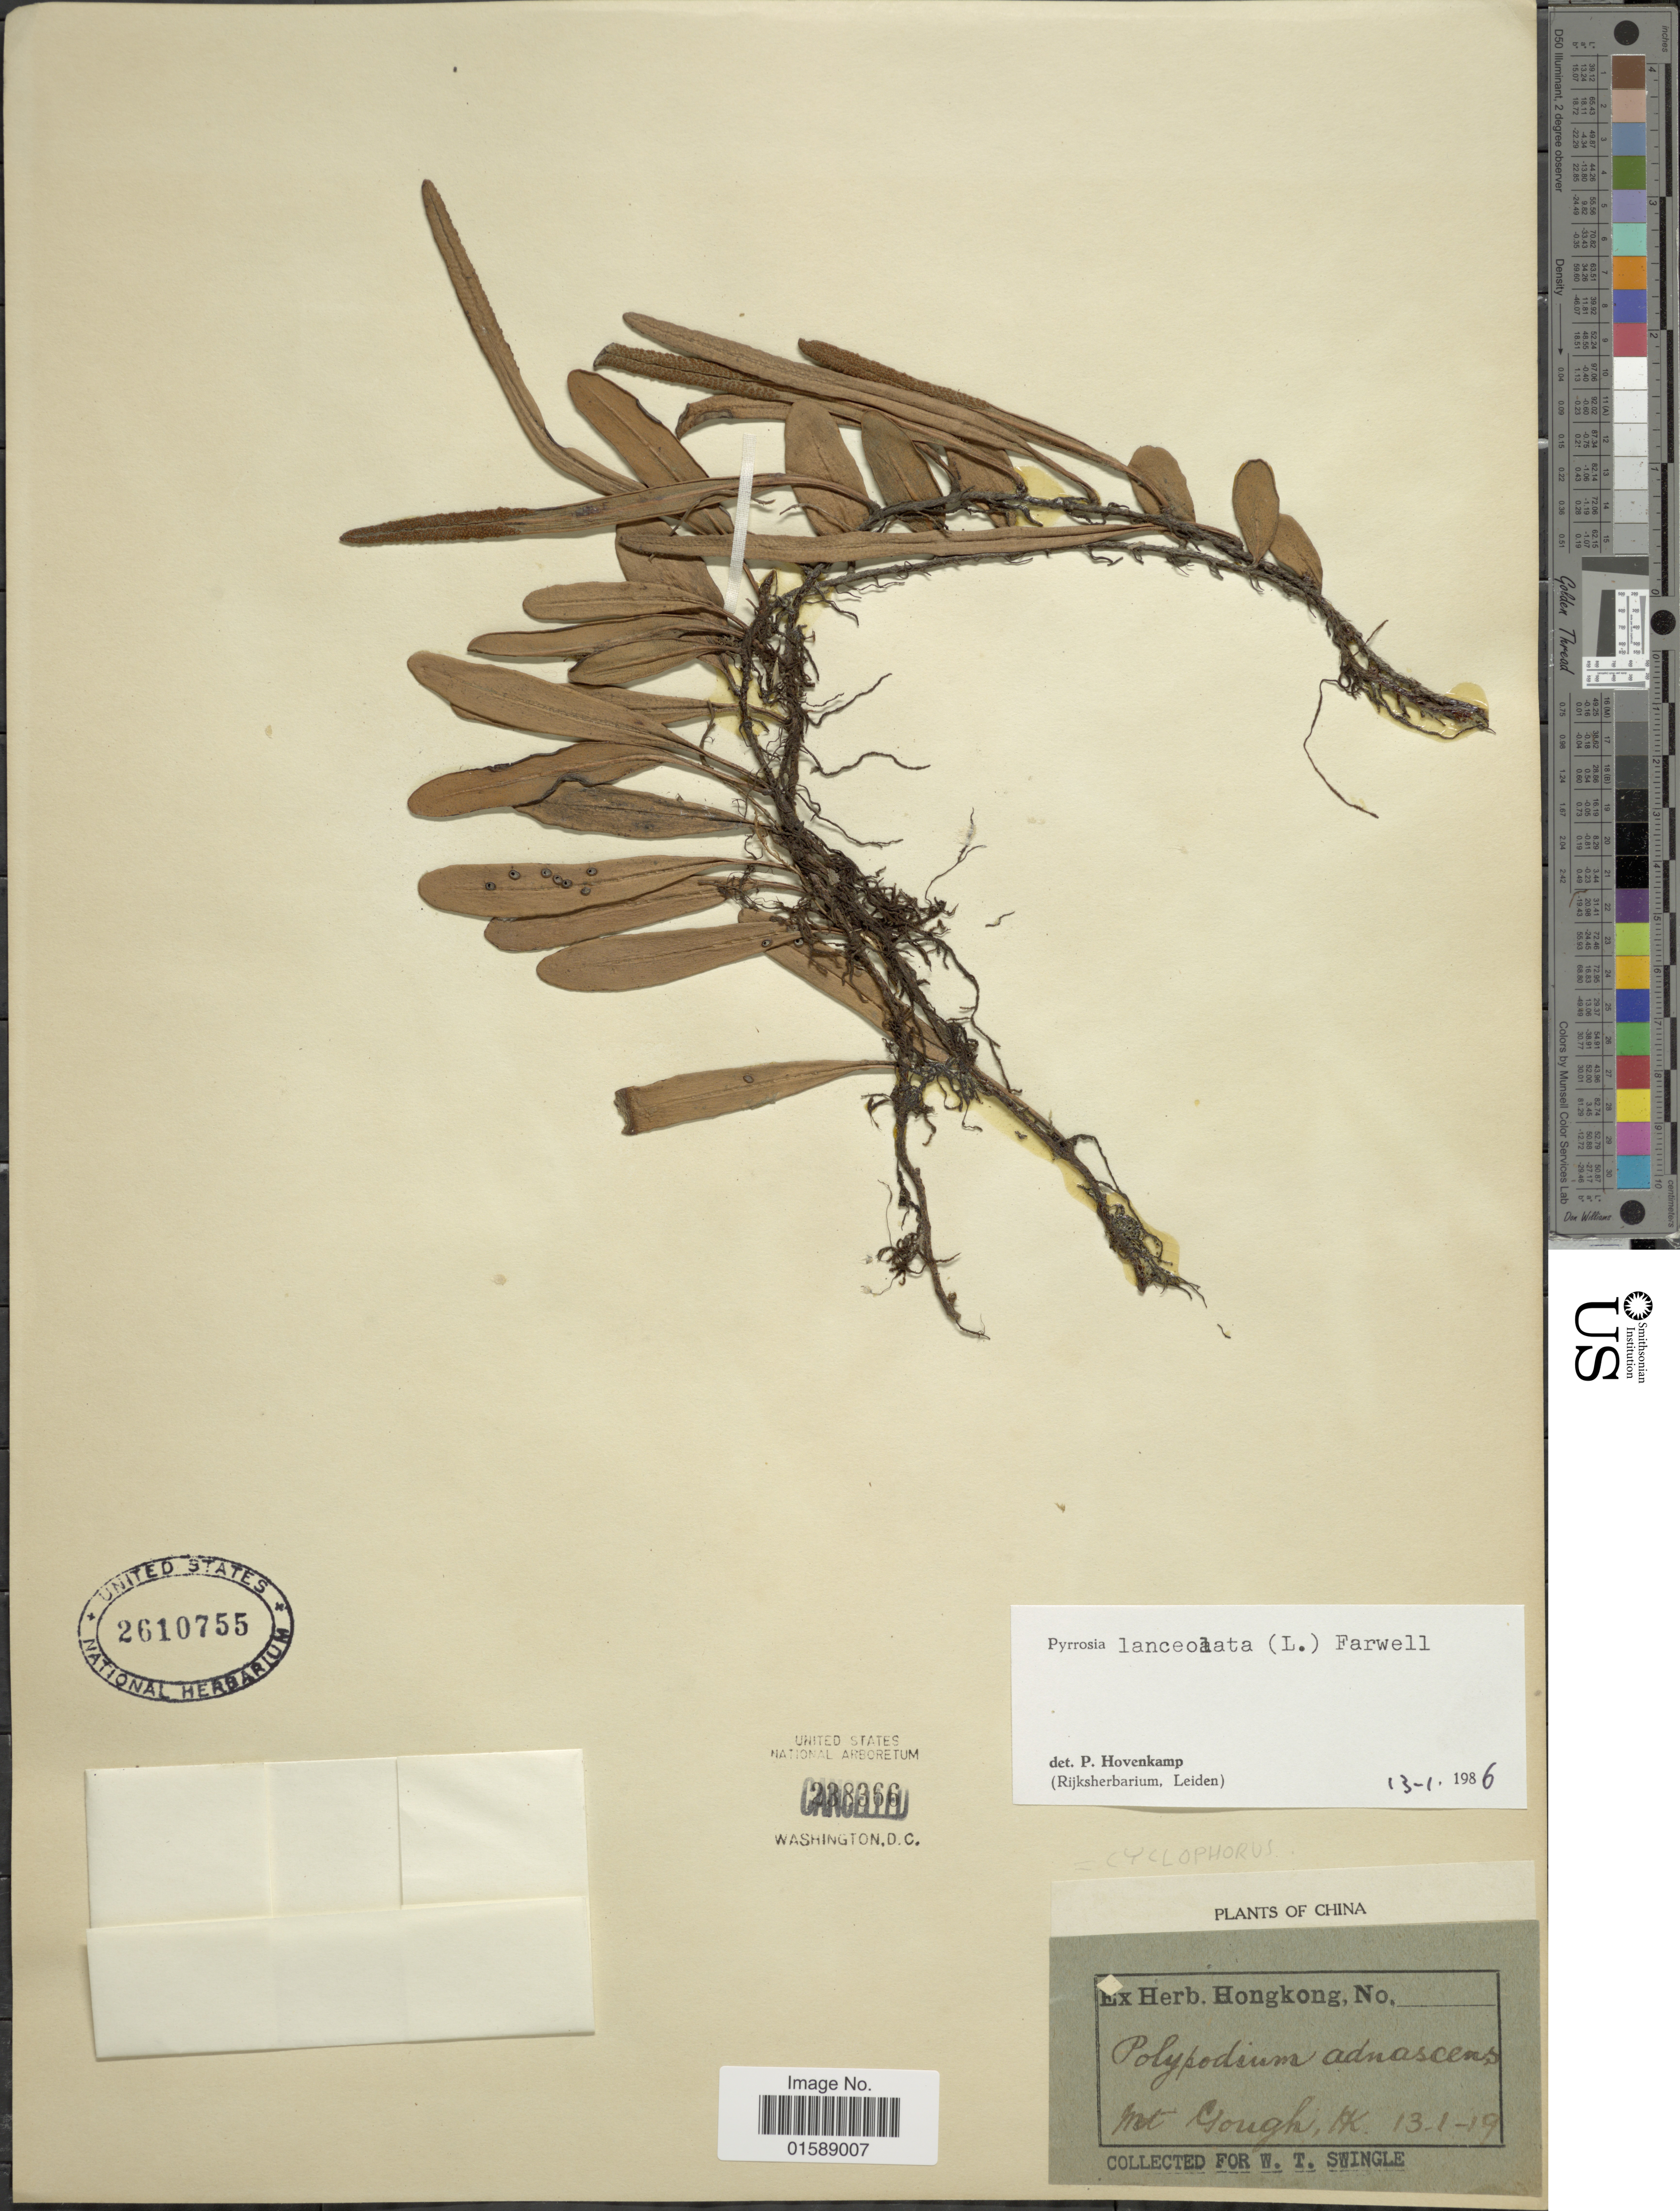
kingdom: Plantae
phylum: Tracheophyta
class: Polypodiopsida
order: Polypodiales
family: Polypodiaceae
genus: Pyrrosia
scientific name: Pyrrosia lanceolata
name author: (L.) Farw.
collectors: ex herb. Hong Kong Botanical Gardens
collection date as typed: Transcribed d/m/y: 13/1/19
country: China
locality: Mt. Gough, NK [interpreted]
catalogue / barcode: US 2610755